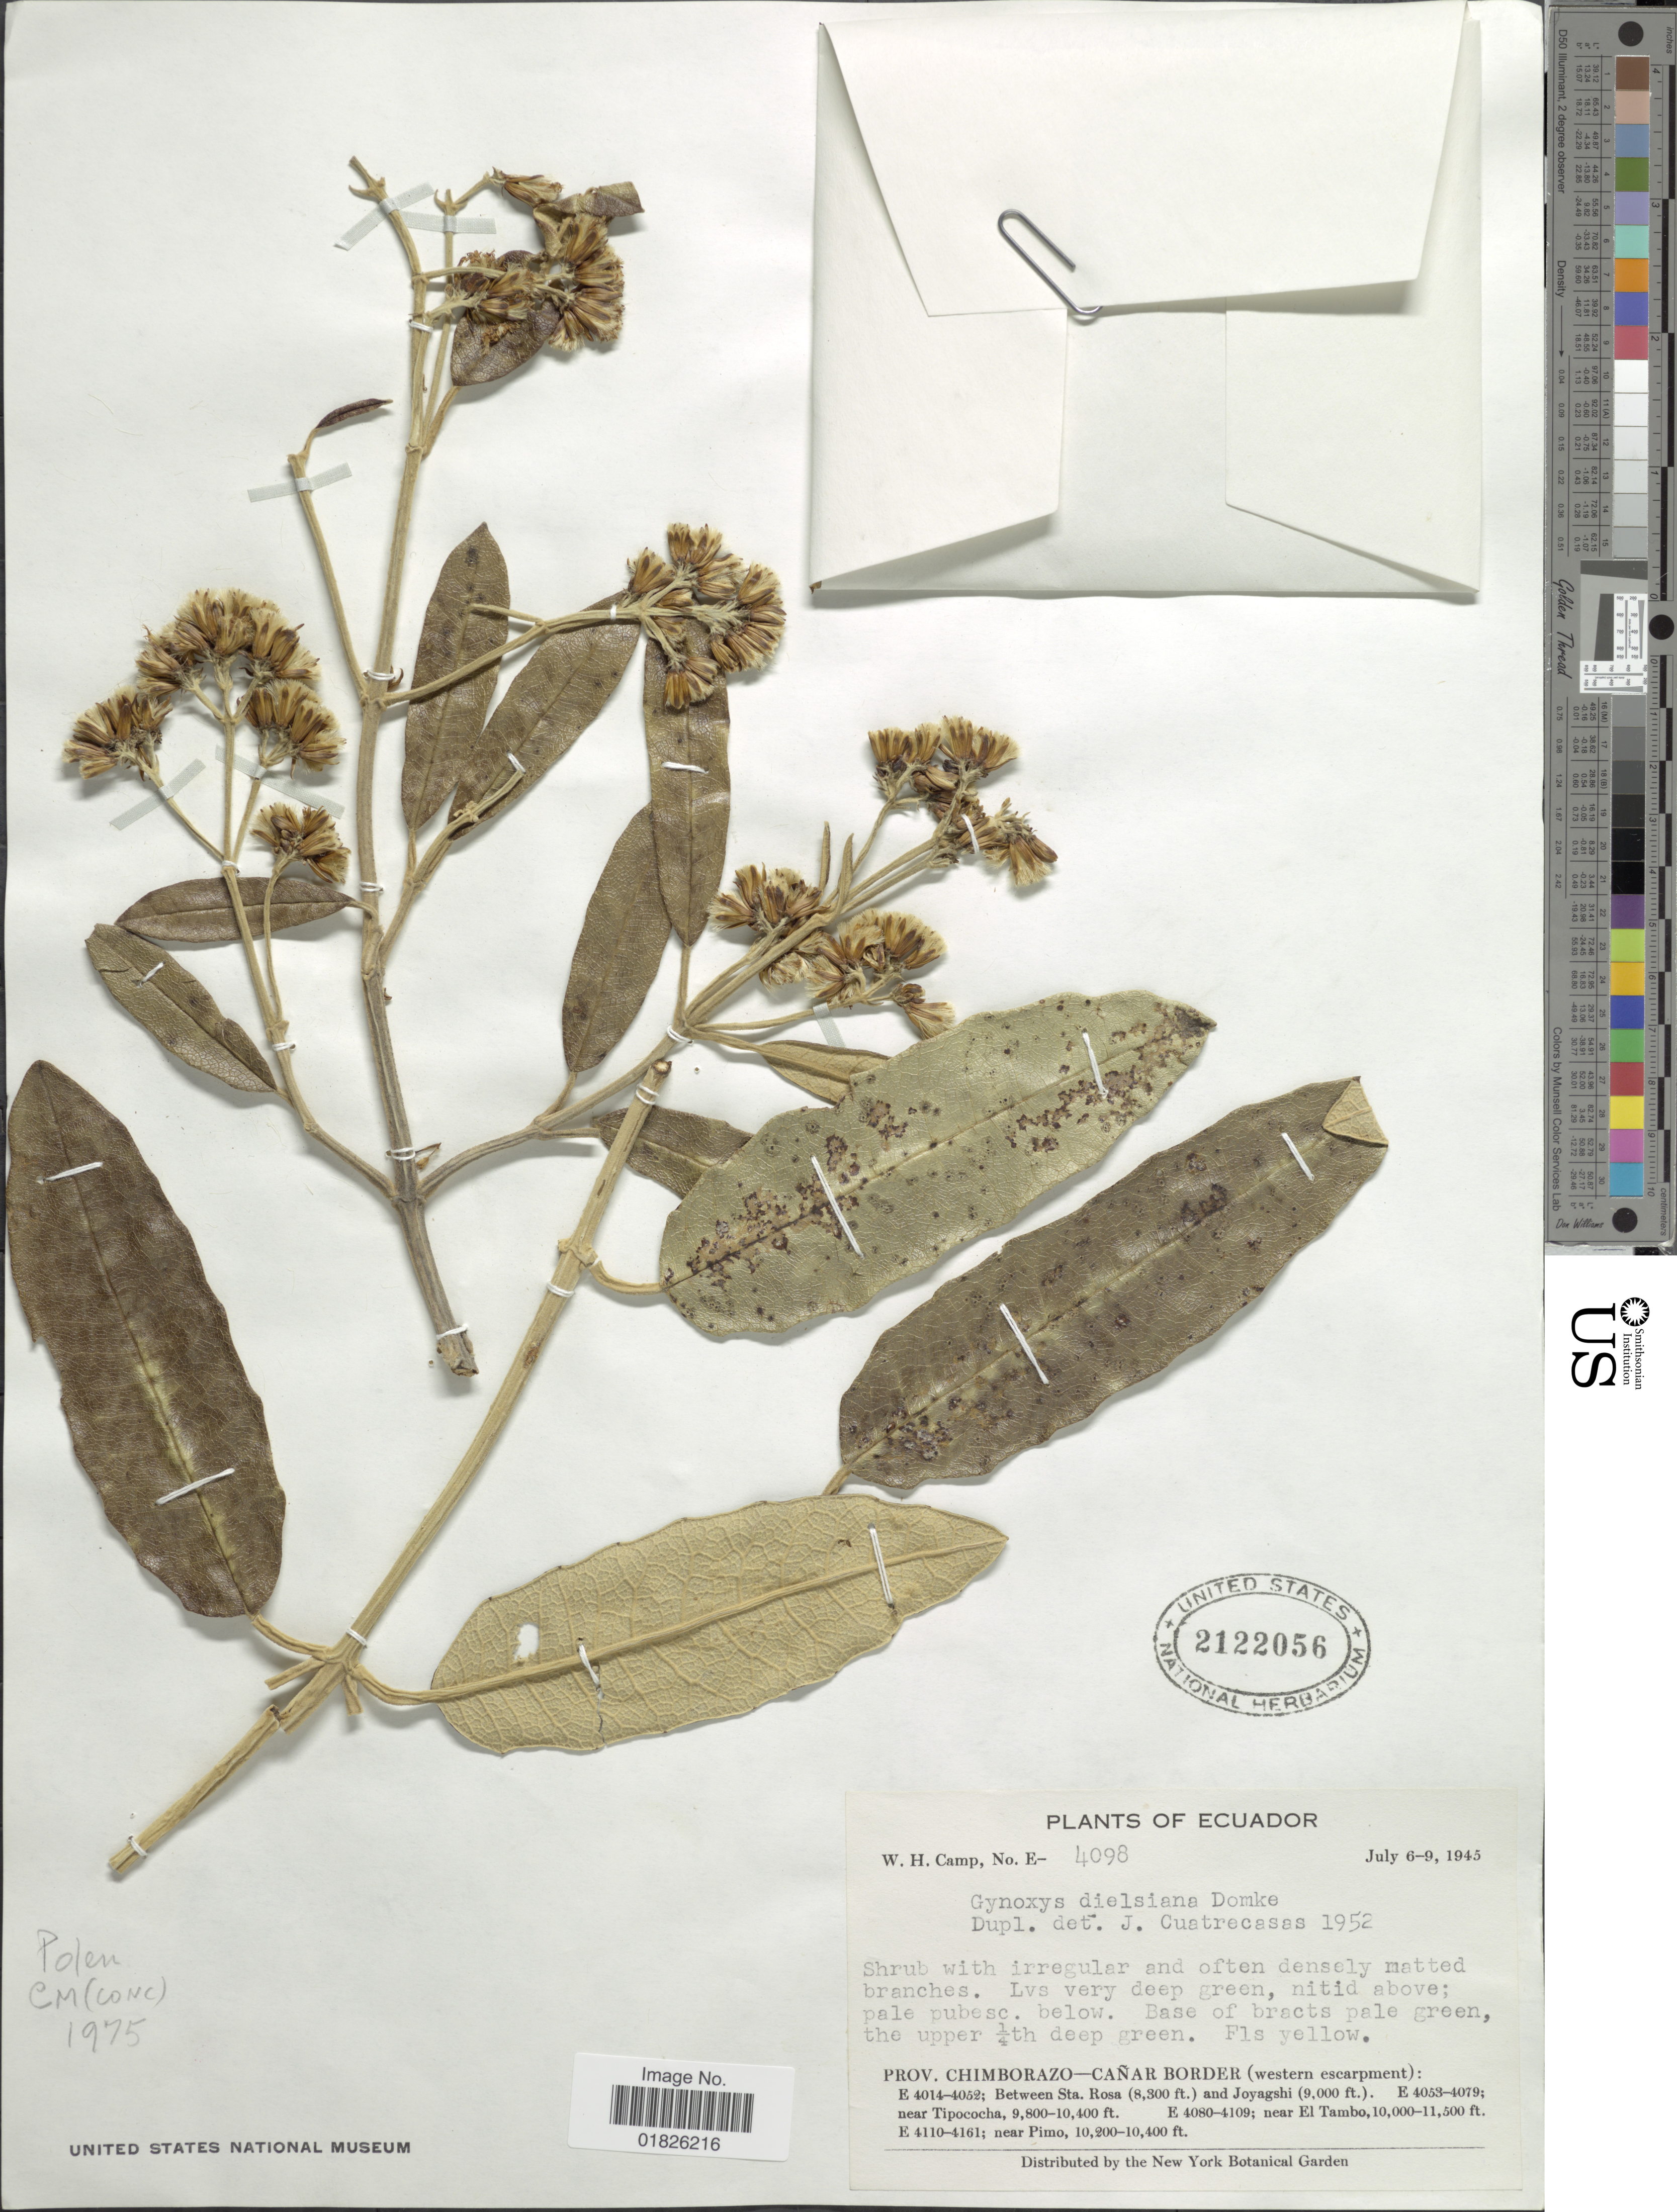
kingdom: Plantae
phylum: Tracheophyta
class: Magnoliopsida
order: Asterales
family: Asteraceae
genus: Gynoxys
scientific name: Gynoxys dielsiana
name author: Domke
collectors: W. H. Camp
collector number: E-4098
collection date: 1945-07-06/1945-07-09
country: Ecuador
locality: Prov. Chimborazo-Cañar border (western escarpment): Between St. Rosa and Joyagshi near Tipococha, near El Tambo, near Pimo.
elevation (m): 2987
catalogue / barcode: US 2122056